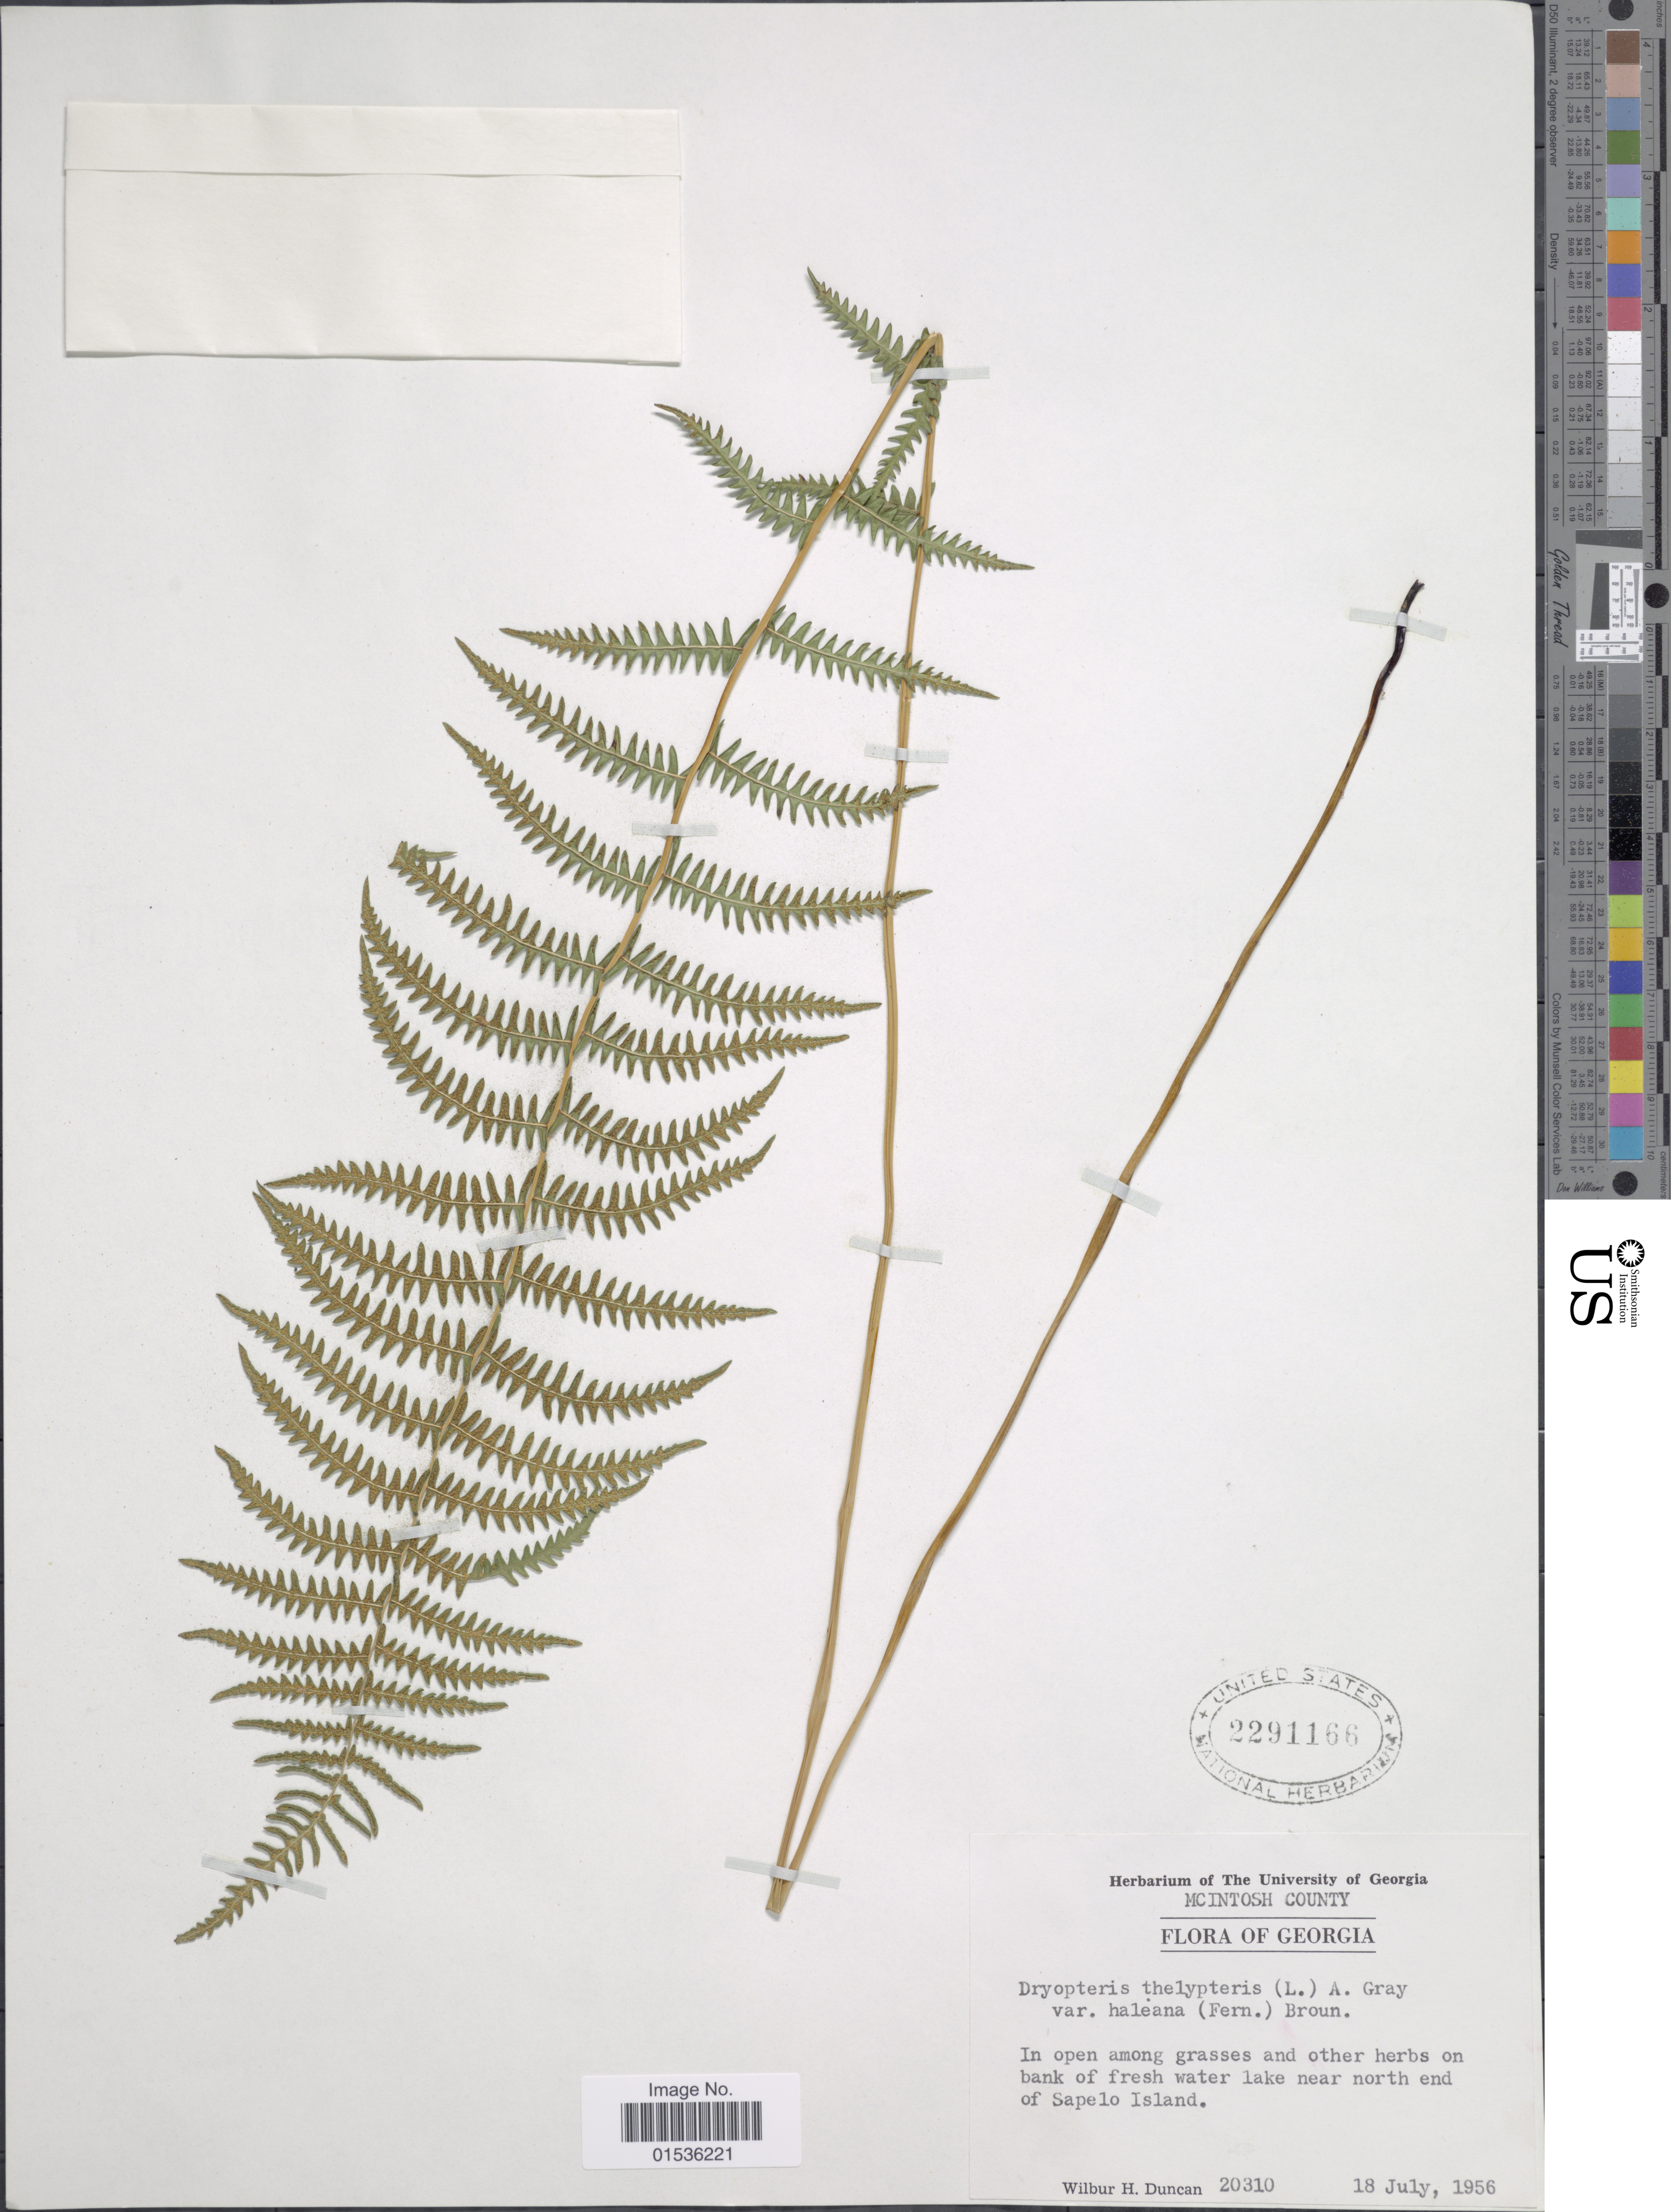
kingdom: Plantae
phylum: Tracheophyta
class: Polypodiopsida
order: Polypodiales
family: Thelypteridaceae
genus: Phegopteris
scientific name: Phegopteris connectilis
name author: (Michx.) Watt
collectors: W. H. Duncan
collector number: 20310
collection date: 1956-07-18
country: United States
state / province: Georgia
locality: Mcintosh County, Georgia. On bank of fresh water lake near north end of Sapelo Island.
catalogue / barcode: US 2291166